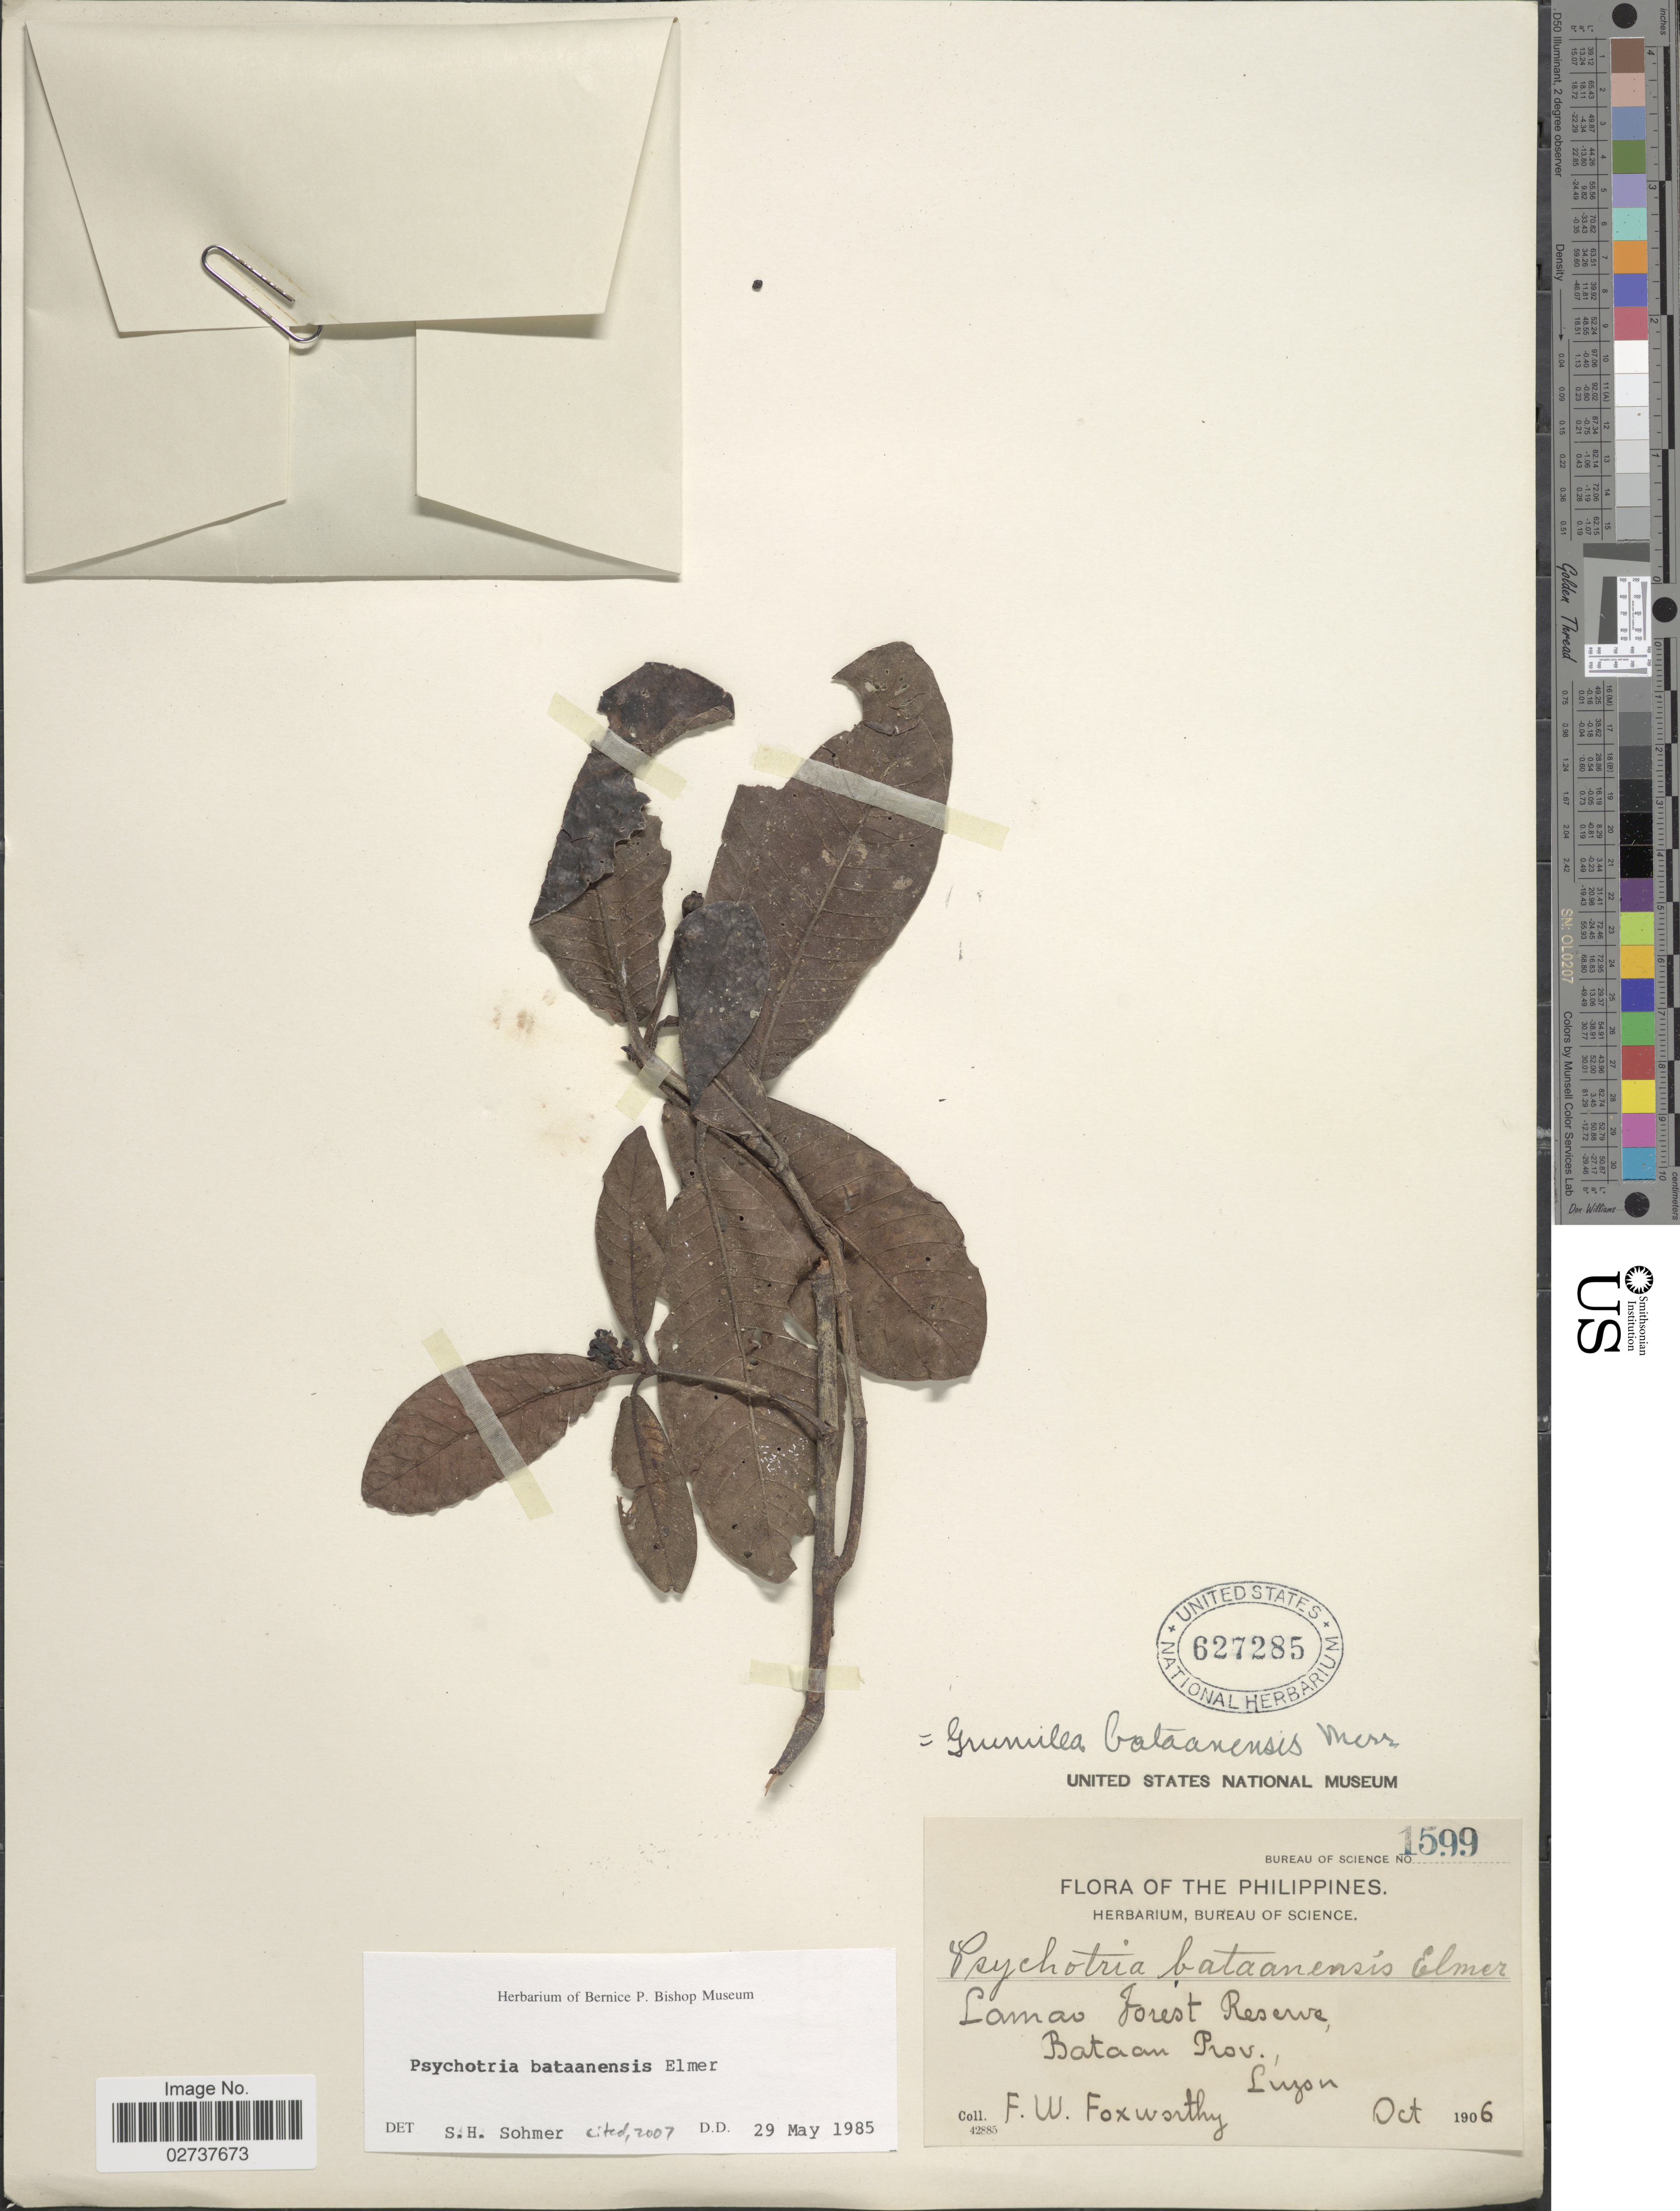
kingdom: Plantae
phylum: Tracheophyta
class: Magnoliopsida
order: Gentianales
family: Rubiaceae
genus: Psychotria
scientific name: Psychotria bataanensis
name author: Elmer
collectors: F. W. Foxworthy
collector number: Bureau of Science 1599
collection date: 1906-10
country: Philippines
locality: Lamao Forest Reserve, Bataan Prov., Luzon.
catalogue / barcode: US 627285